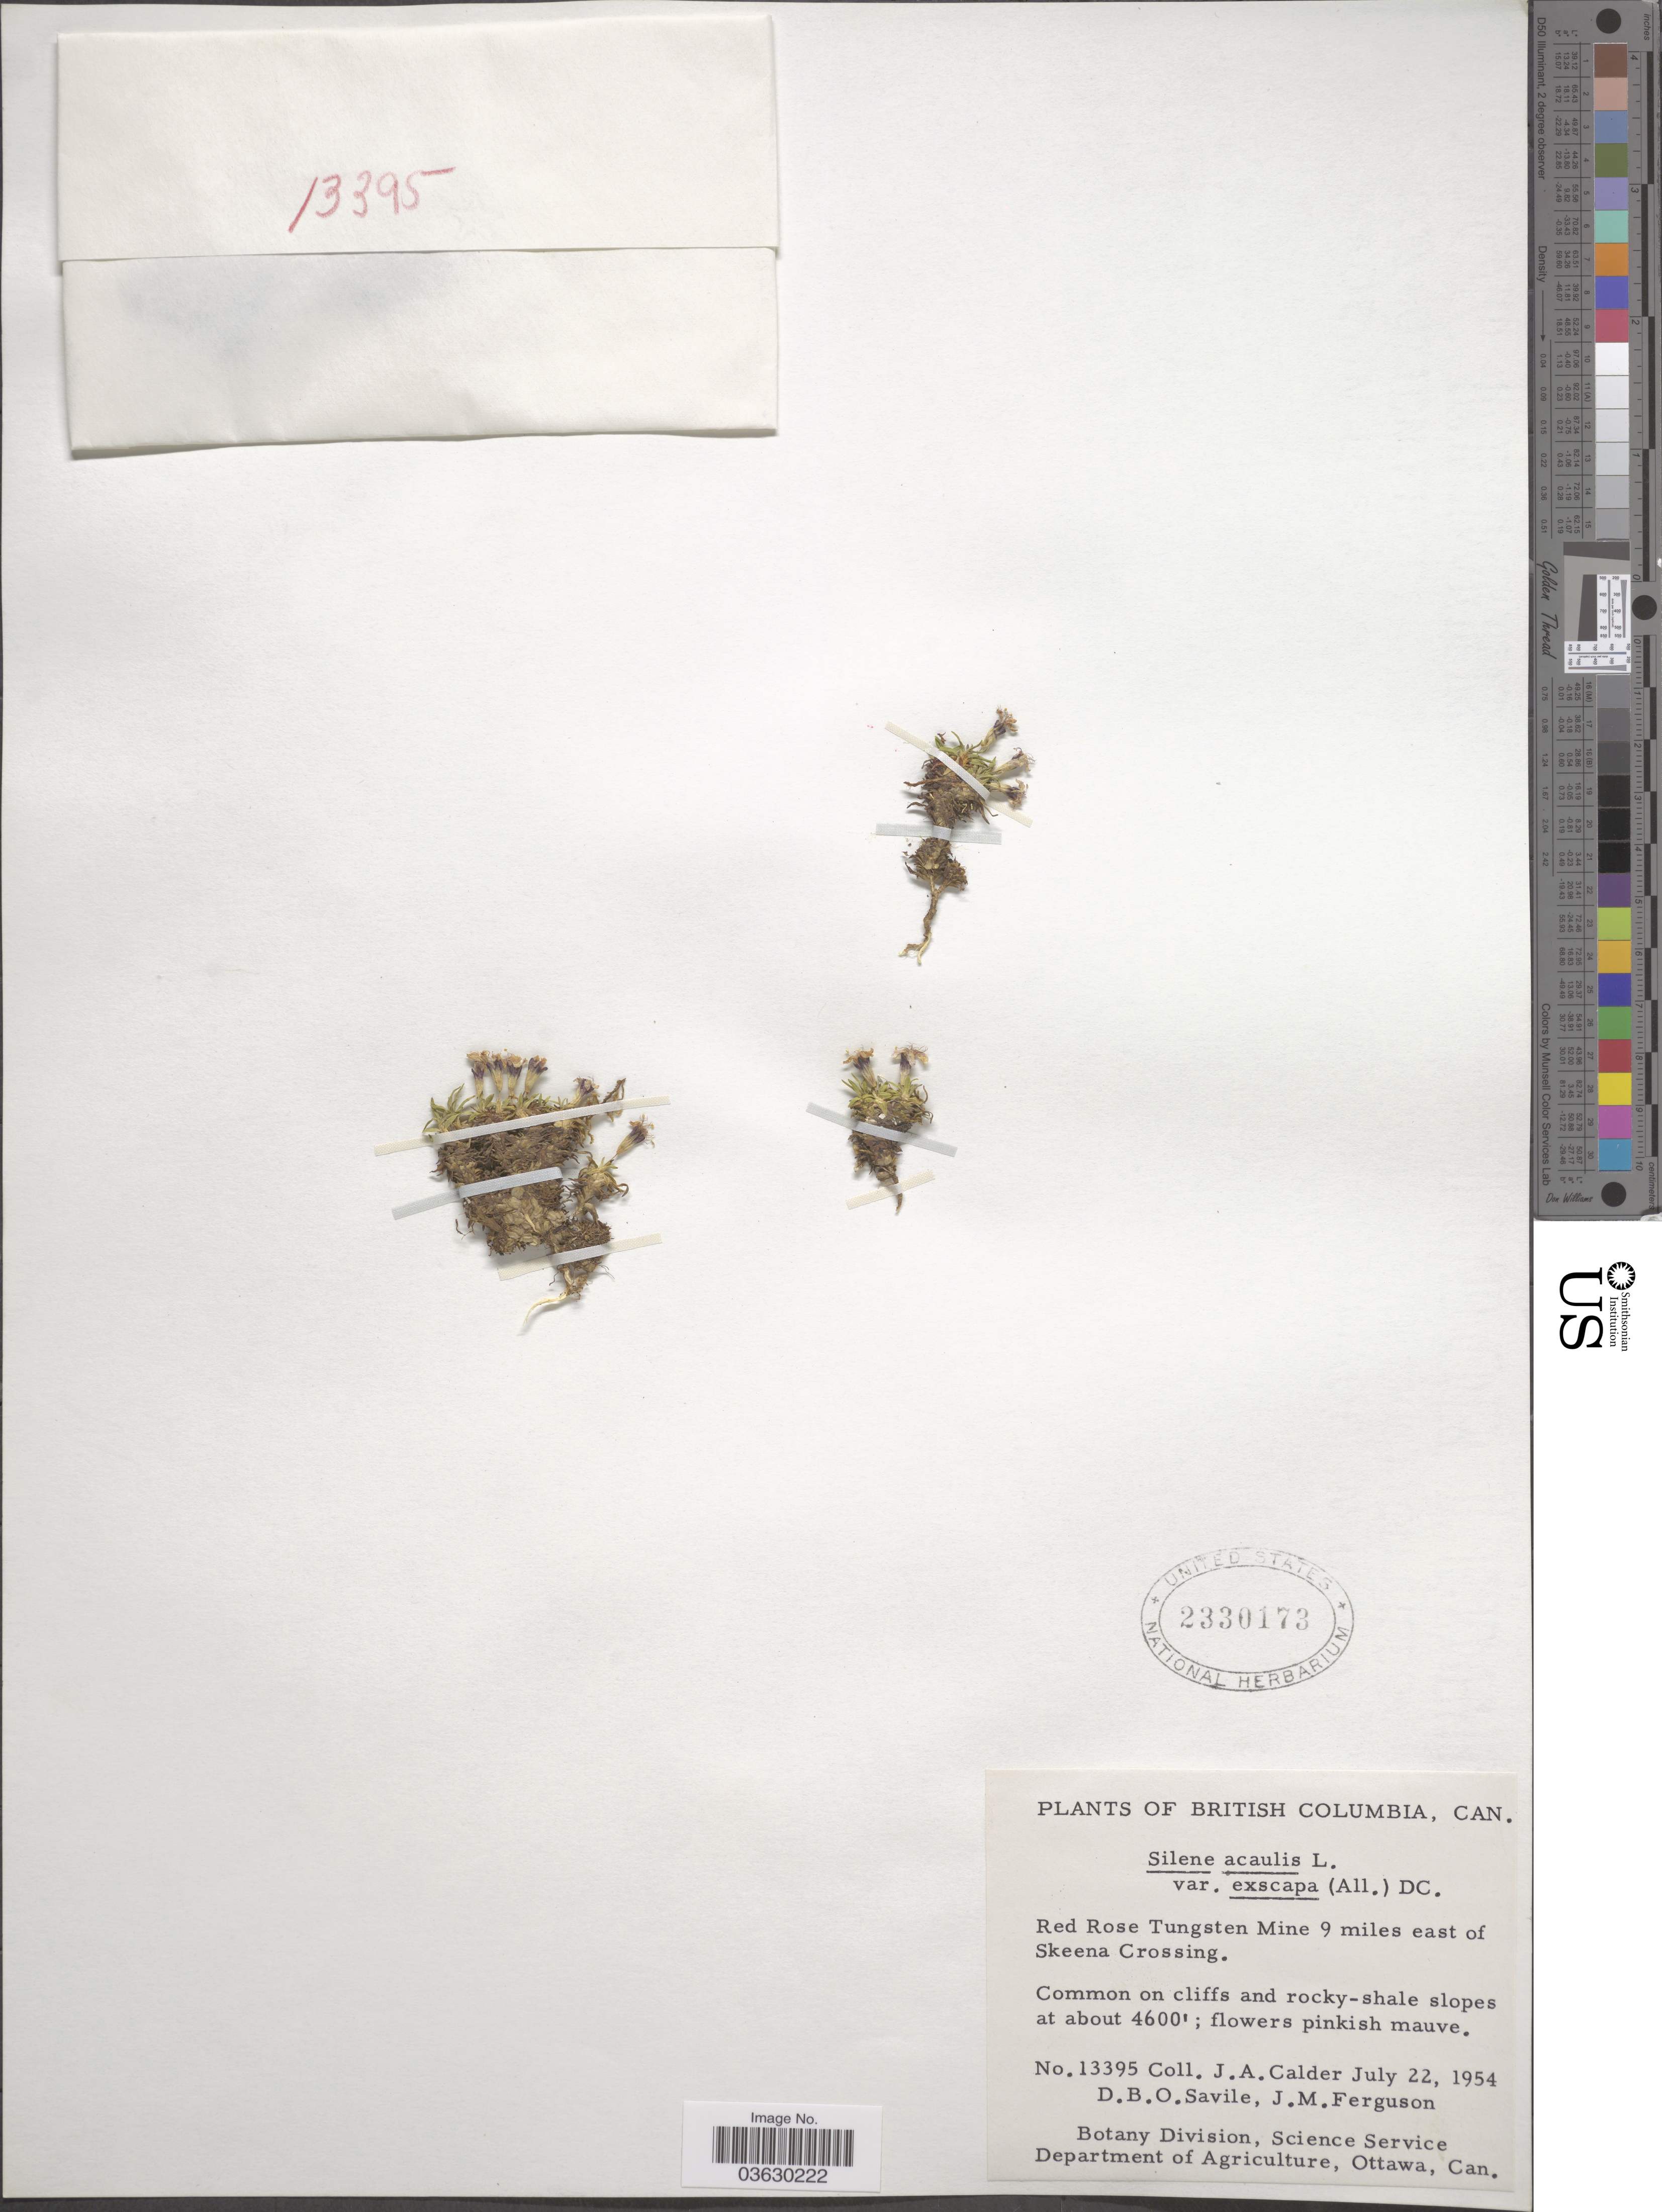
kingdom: Plantae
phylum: Tracheophyta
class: Magnoliopsida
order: Caryophyllales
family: Caryophyllaceae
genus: Silene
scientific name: Silene acaulis var. exscapa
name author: (All.) DC.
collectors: J. A. Calder, D. Savile & J. M. Ferguson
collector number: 13395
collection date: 1954-07-22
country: Canada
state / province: British Columbia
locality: Red Rose Tungsten Mine 9 miles east of Skeena Crossing.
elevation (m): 1402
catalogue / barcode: US 2330173